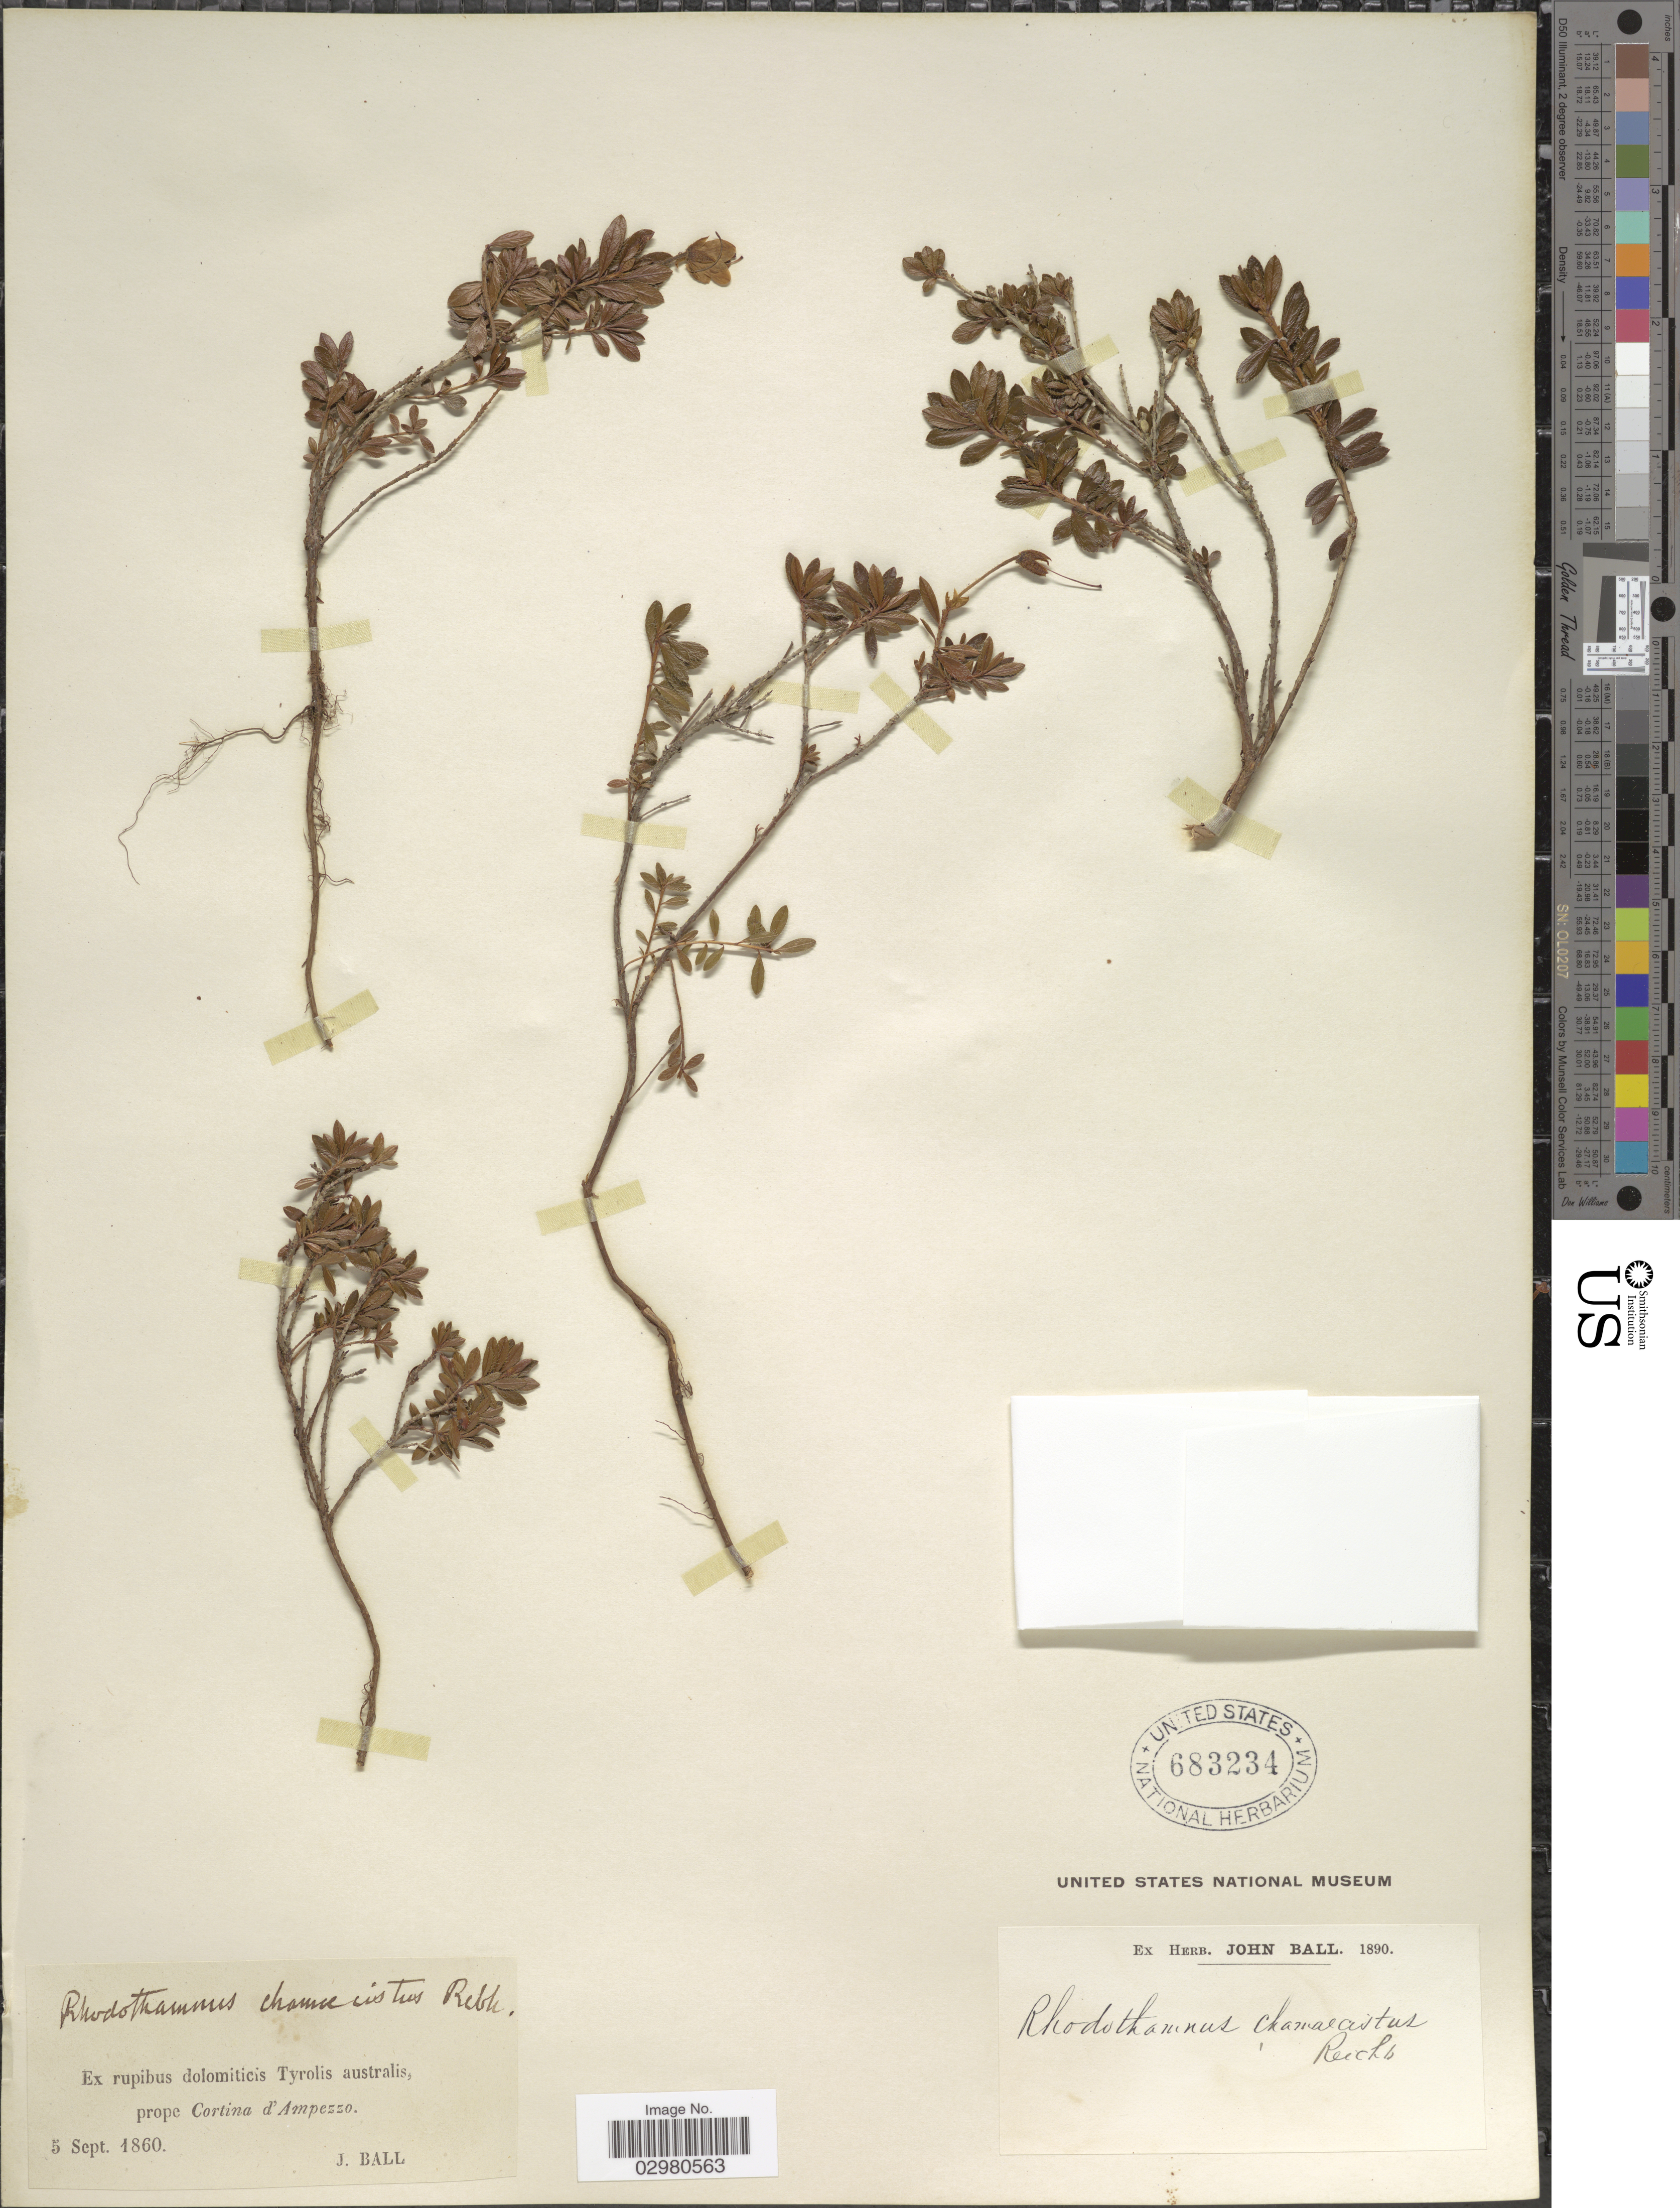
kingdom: Plantae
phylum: Tracheophyta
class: Magnoliopsida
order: Ericales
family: Ericaceae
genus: Rhodothamnus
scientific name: Rhodothamnus chamaecistus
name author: (L.) Rchb.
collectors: J. Ball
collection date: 1860-09-05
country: Italy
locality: Ex rupibus dolomiticis Tyrolis australis, prope Cortina d' Amprezzo.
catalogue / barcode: US 683234